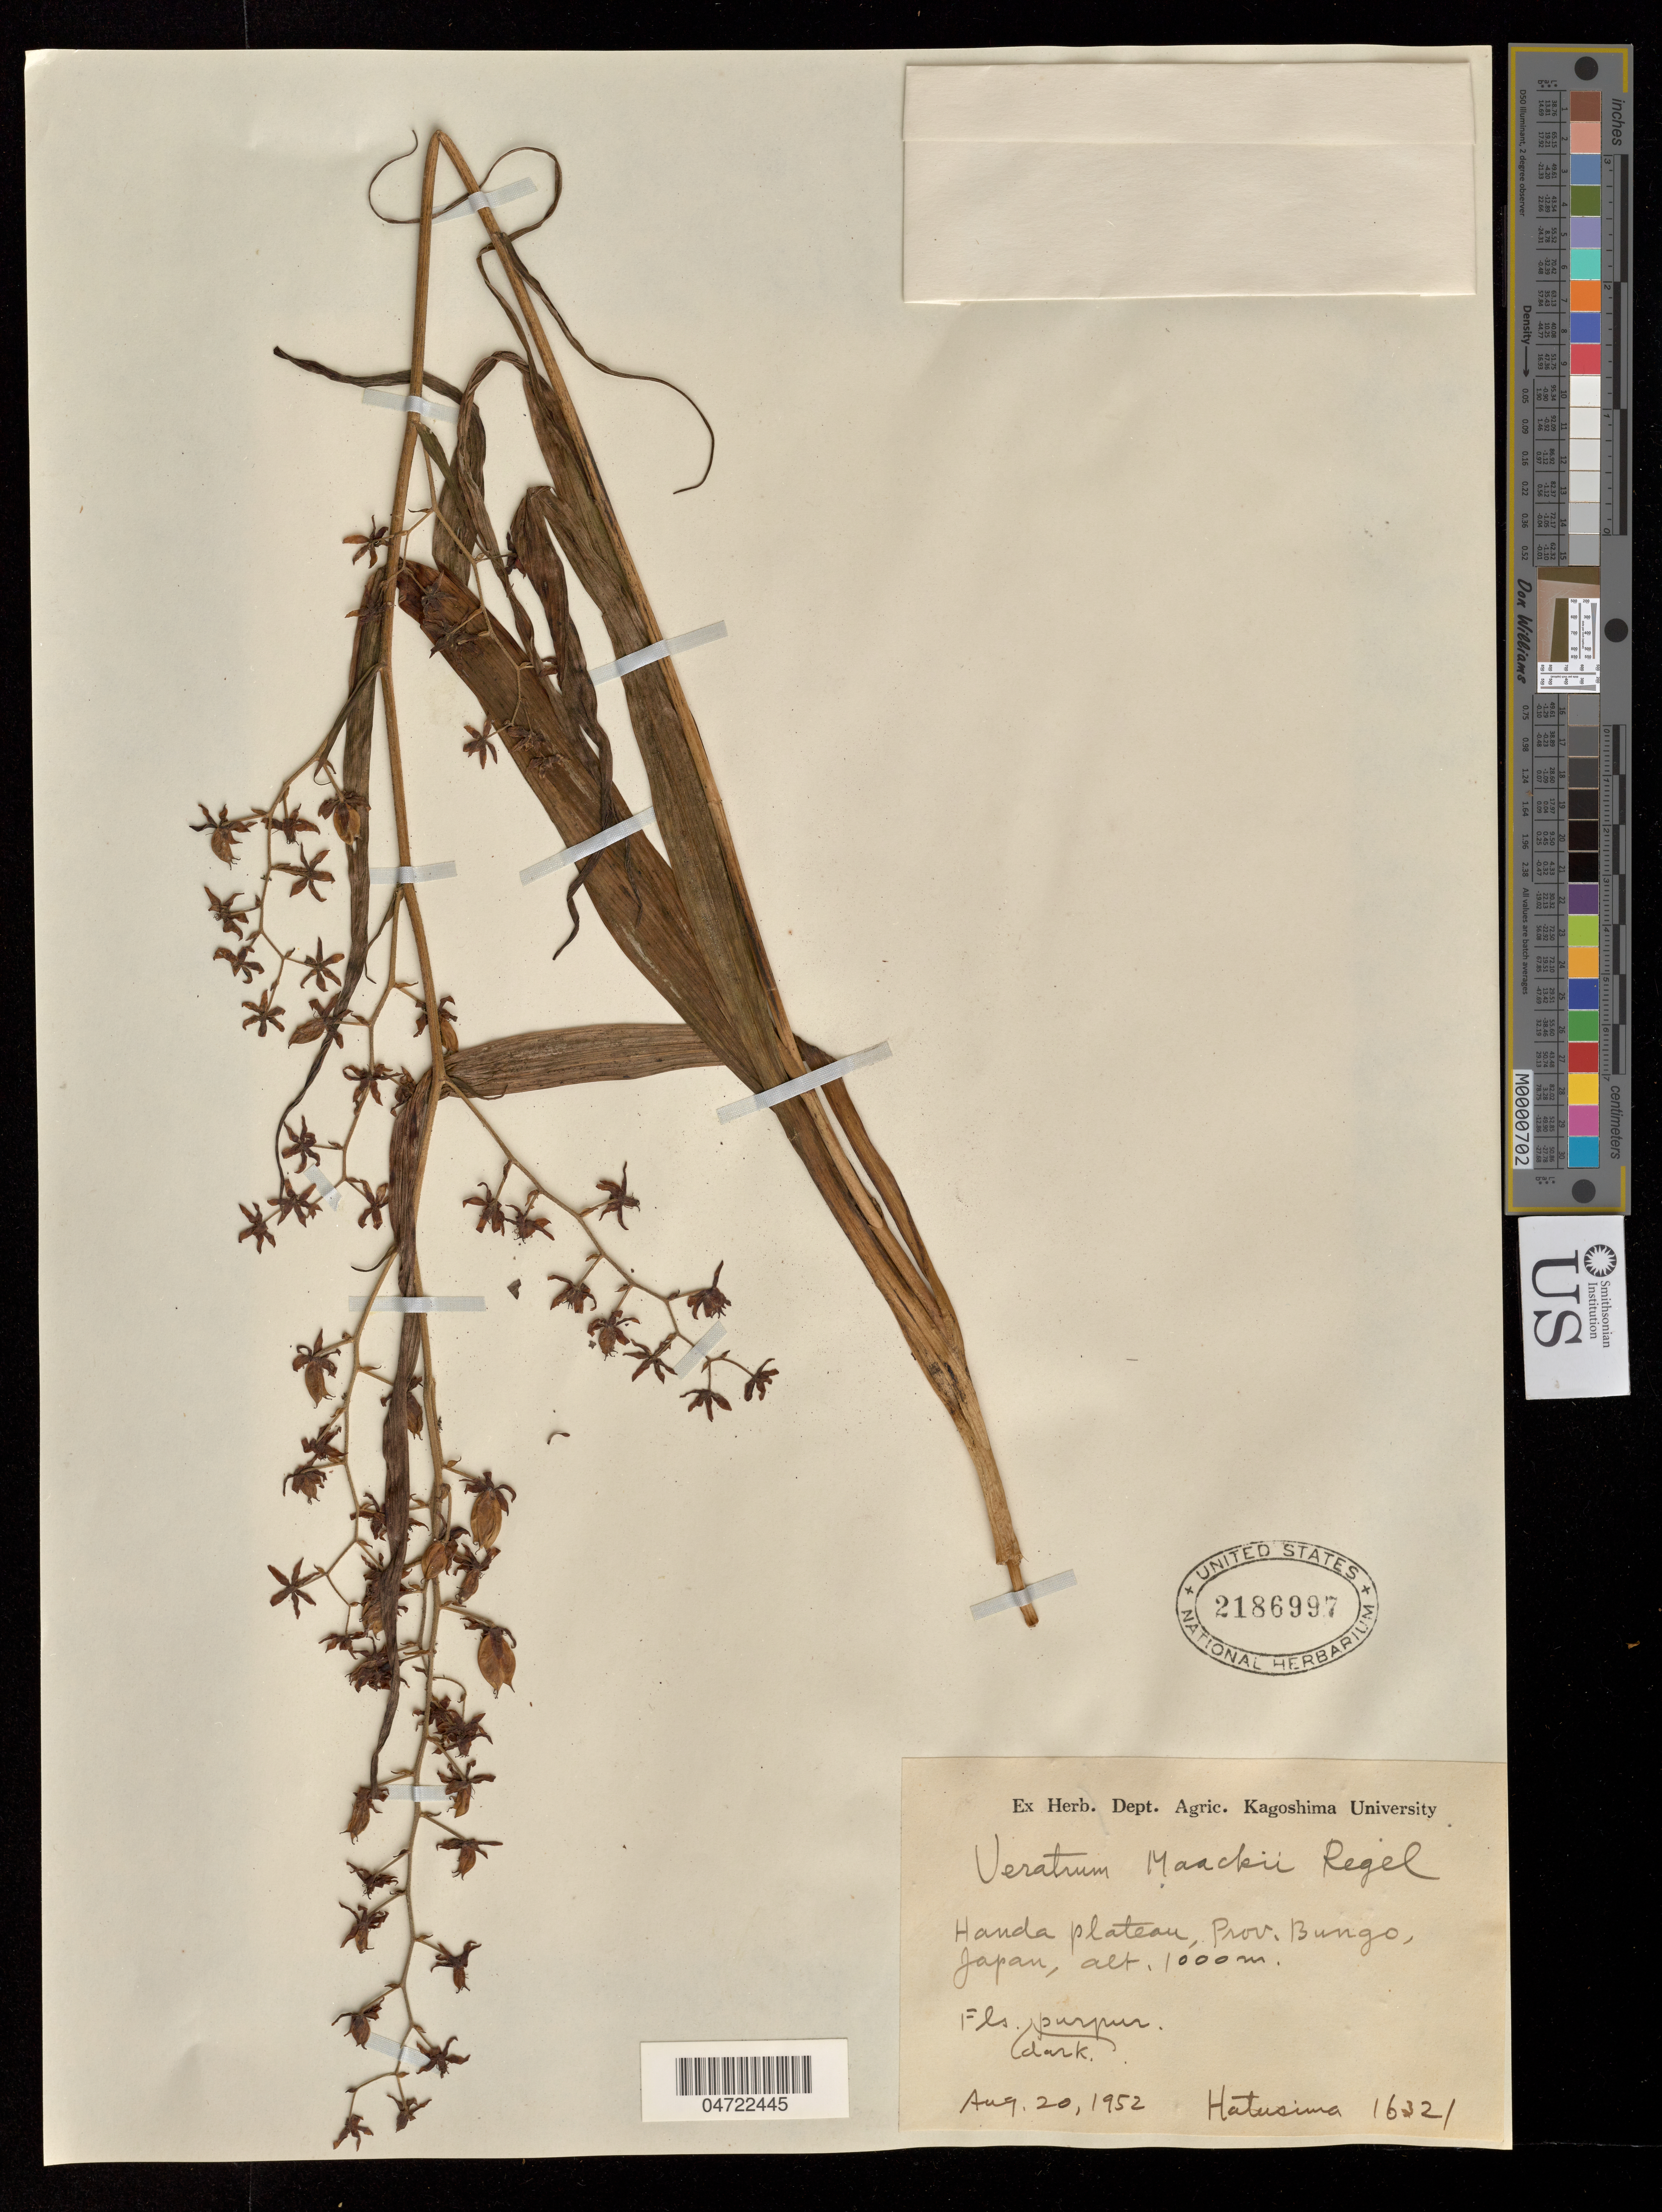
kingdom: Plantae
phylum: Tracheophyta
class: Liliopsida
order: Liliales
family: Melanthiaceae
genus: Veratrum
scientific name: Veratrum maackii subsp. maackii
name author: Regel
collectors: -. Hatusima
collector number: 16321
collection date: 1952-08-20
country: Japan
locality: Handa, Plateau, Prov. Bungo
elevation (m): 1000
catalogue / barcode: US 2186997